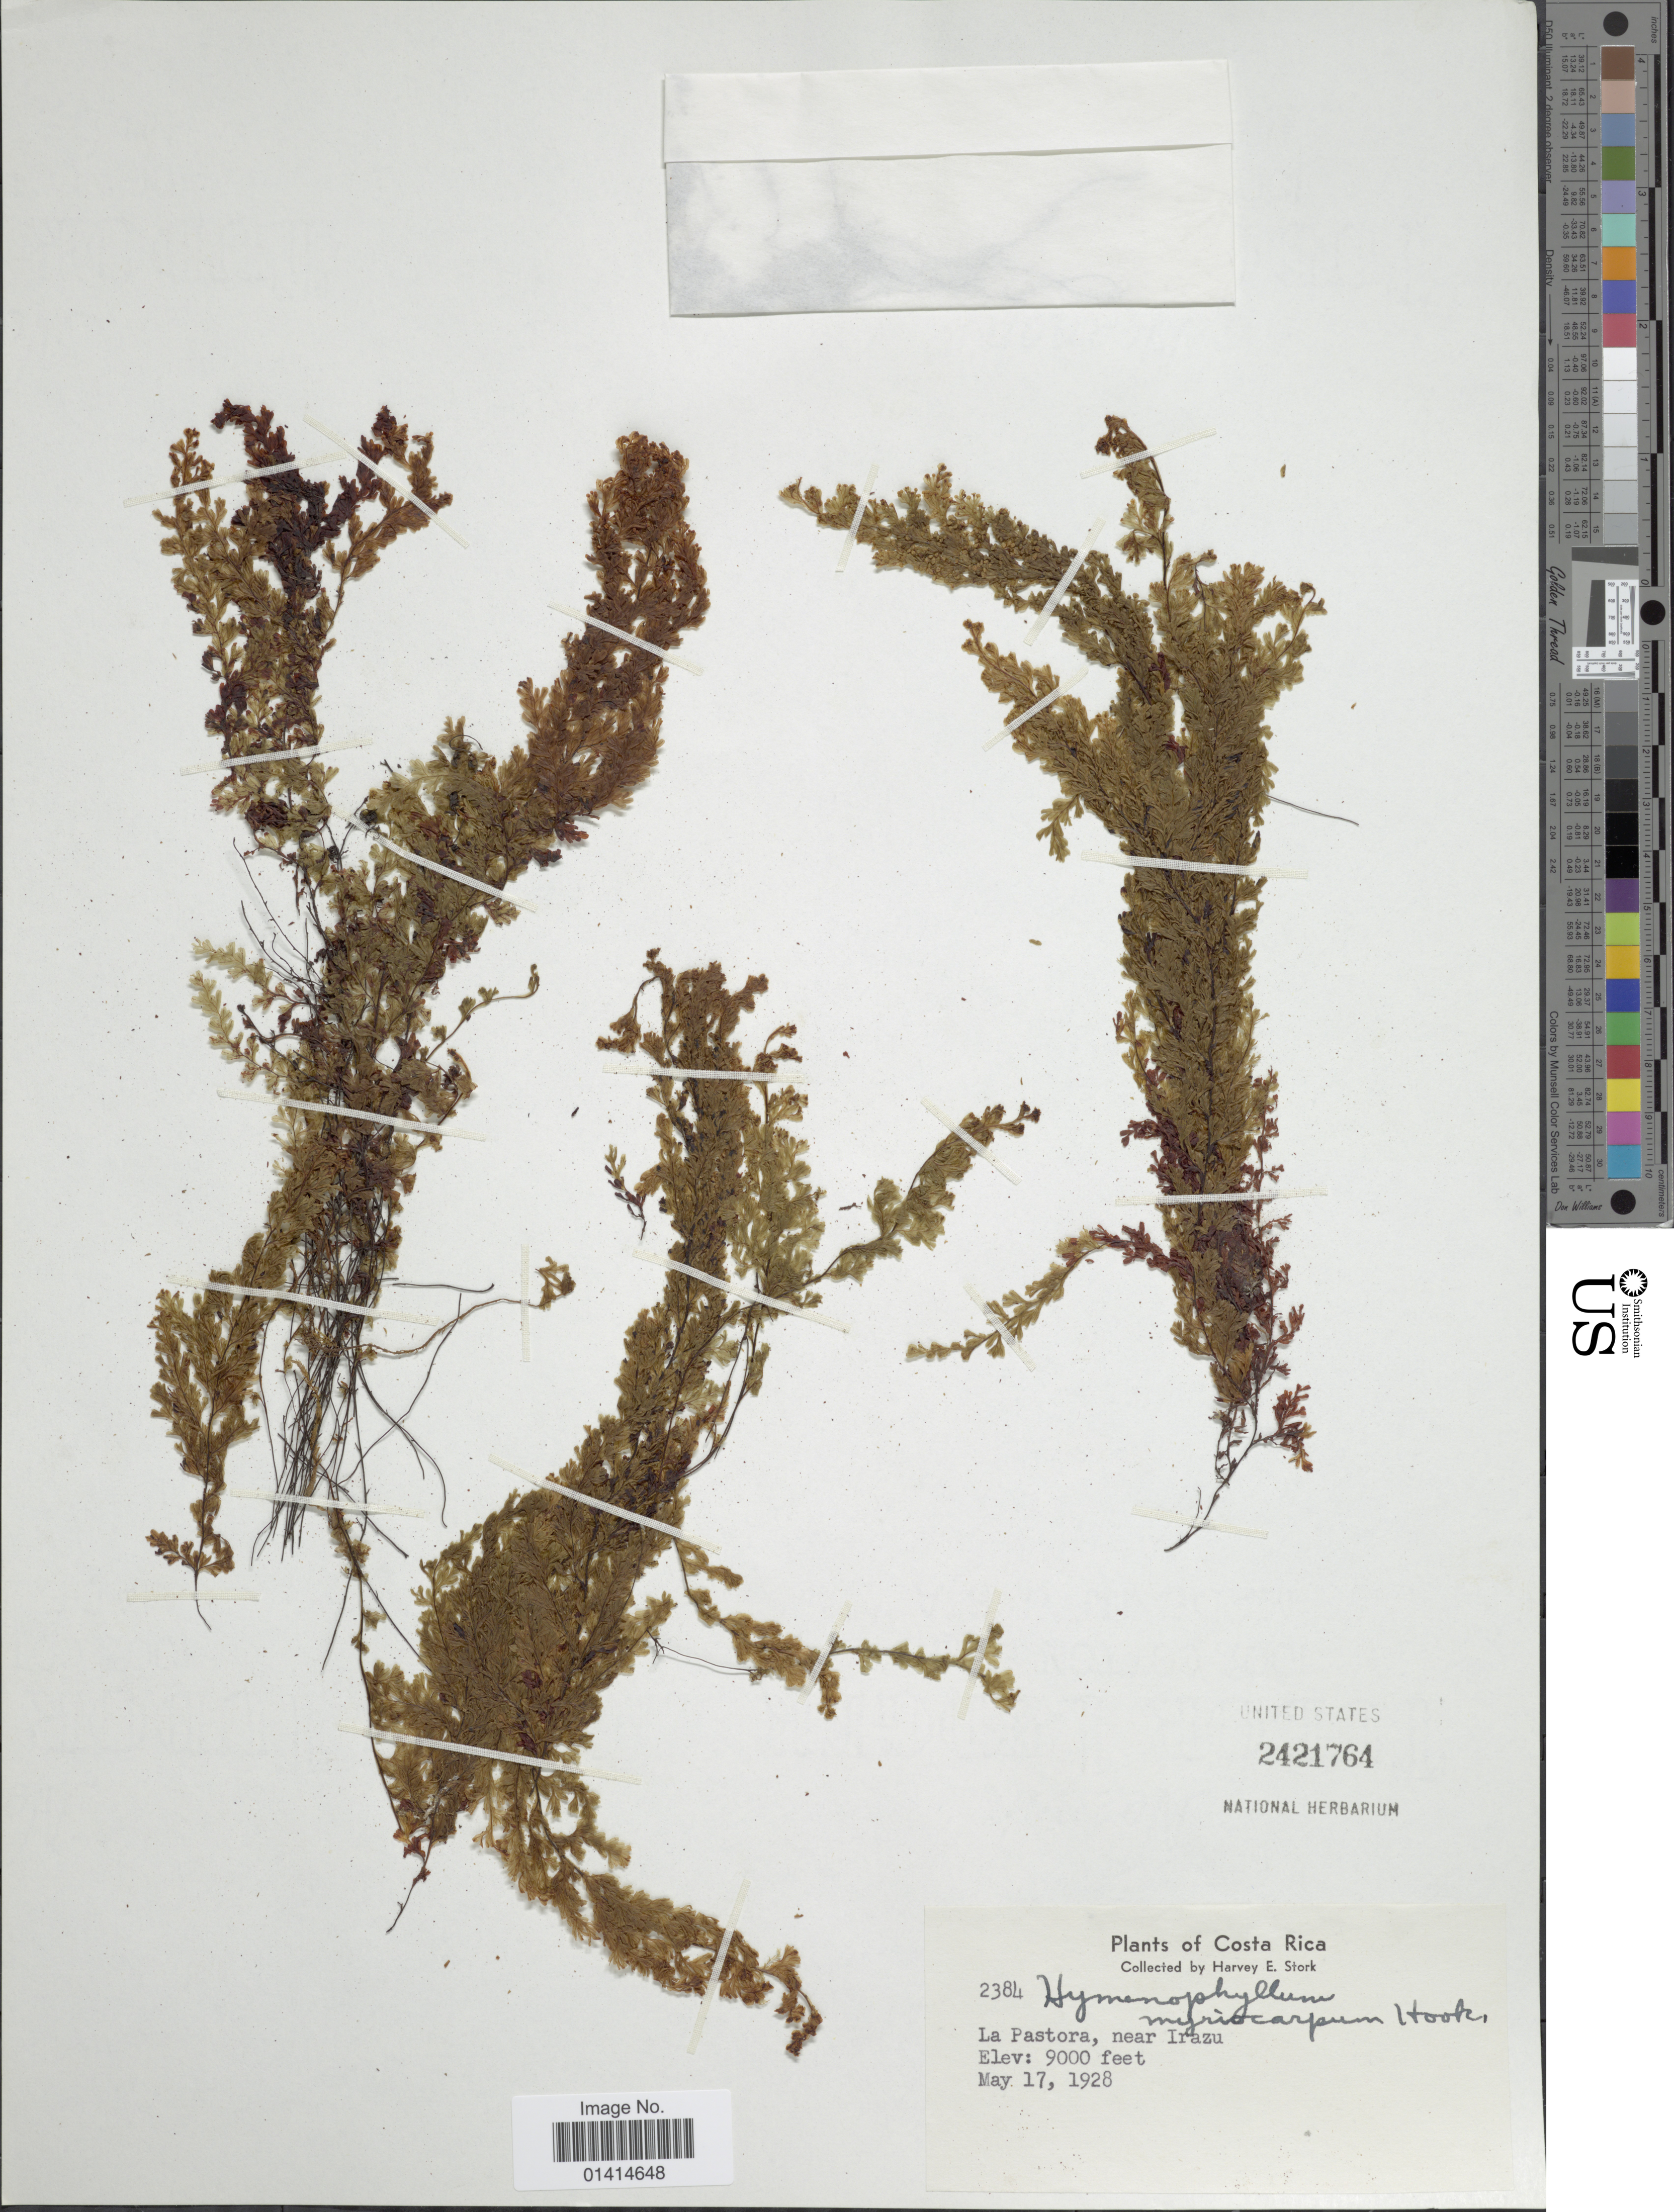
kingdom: Plantae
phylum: Tracheophyta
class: Polypodiopsida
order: Hymenophyllales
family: Hymenophyllaceae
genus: Hymenophyllum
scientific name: Hymenophyllum undulatum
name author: (Sw.) Sw.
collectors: H. E. Stork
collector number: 2384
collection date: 1928-05-17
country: Honduras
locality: La Pastora, near Irazu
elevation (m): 2743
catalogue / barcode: US 2421764